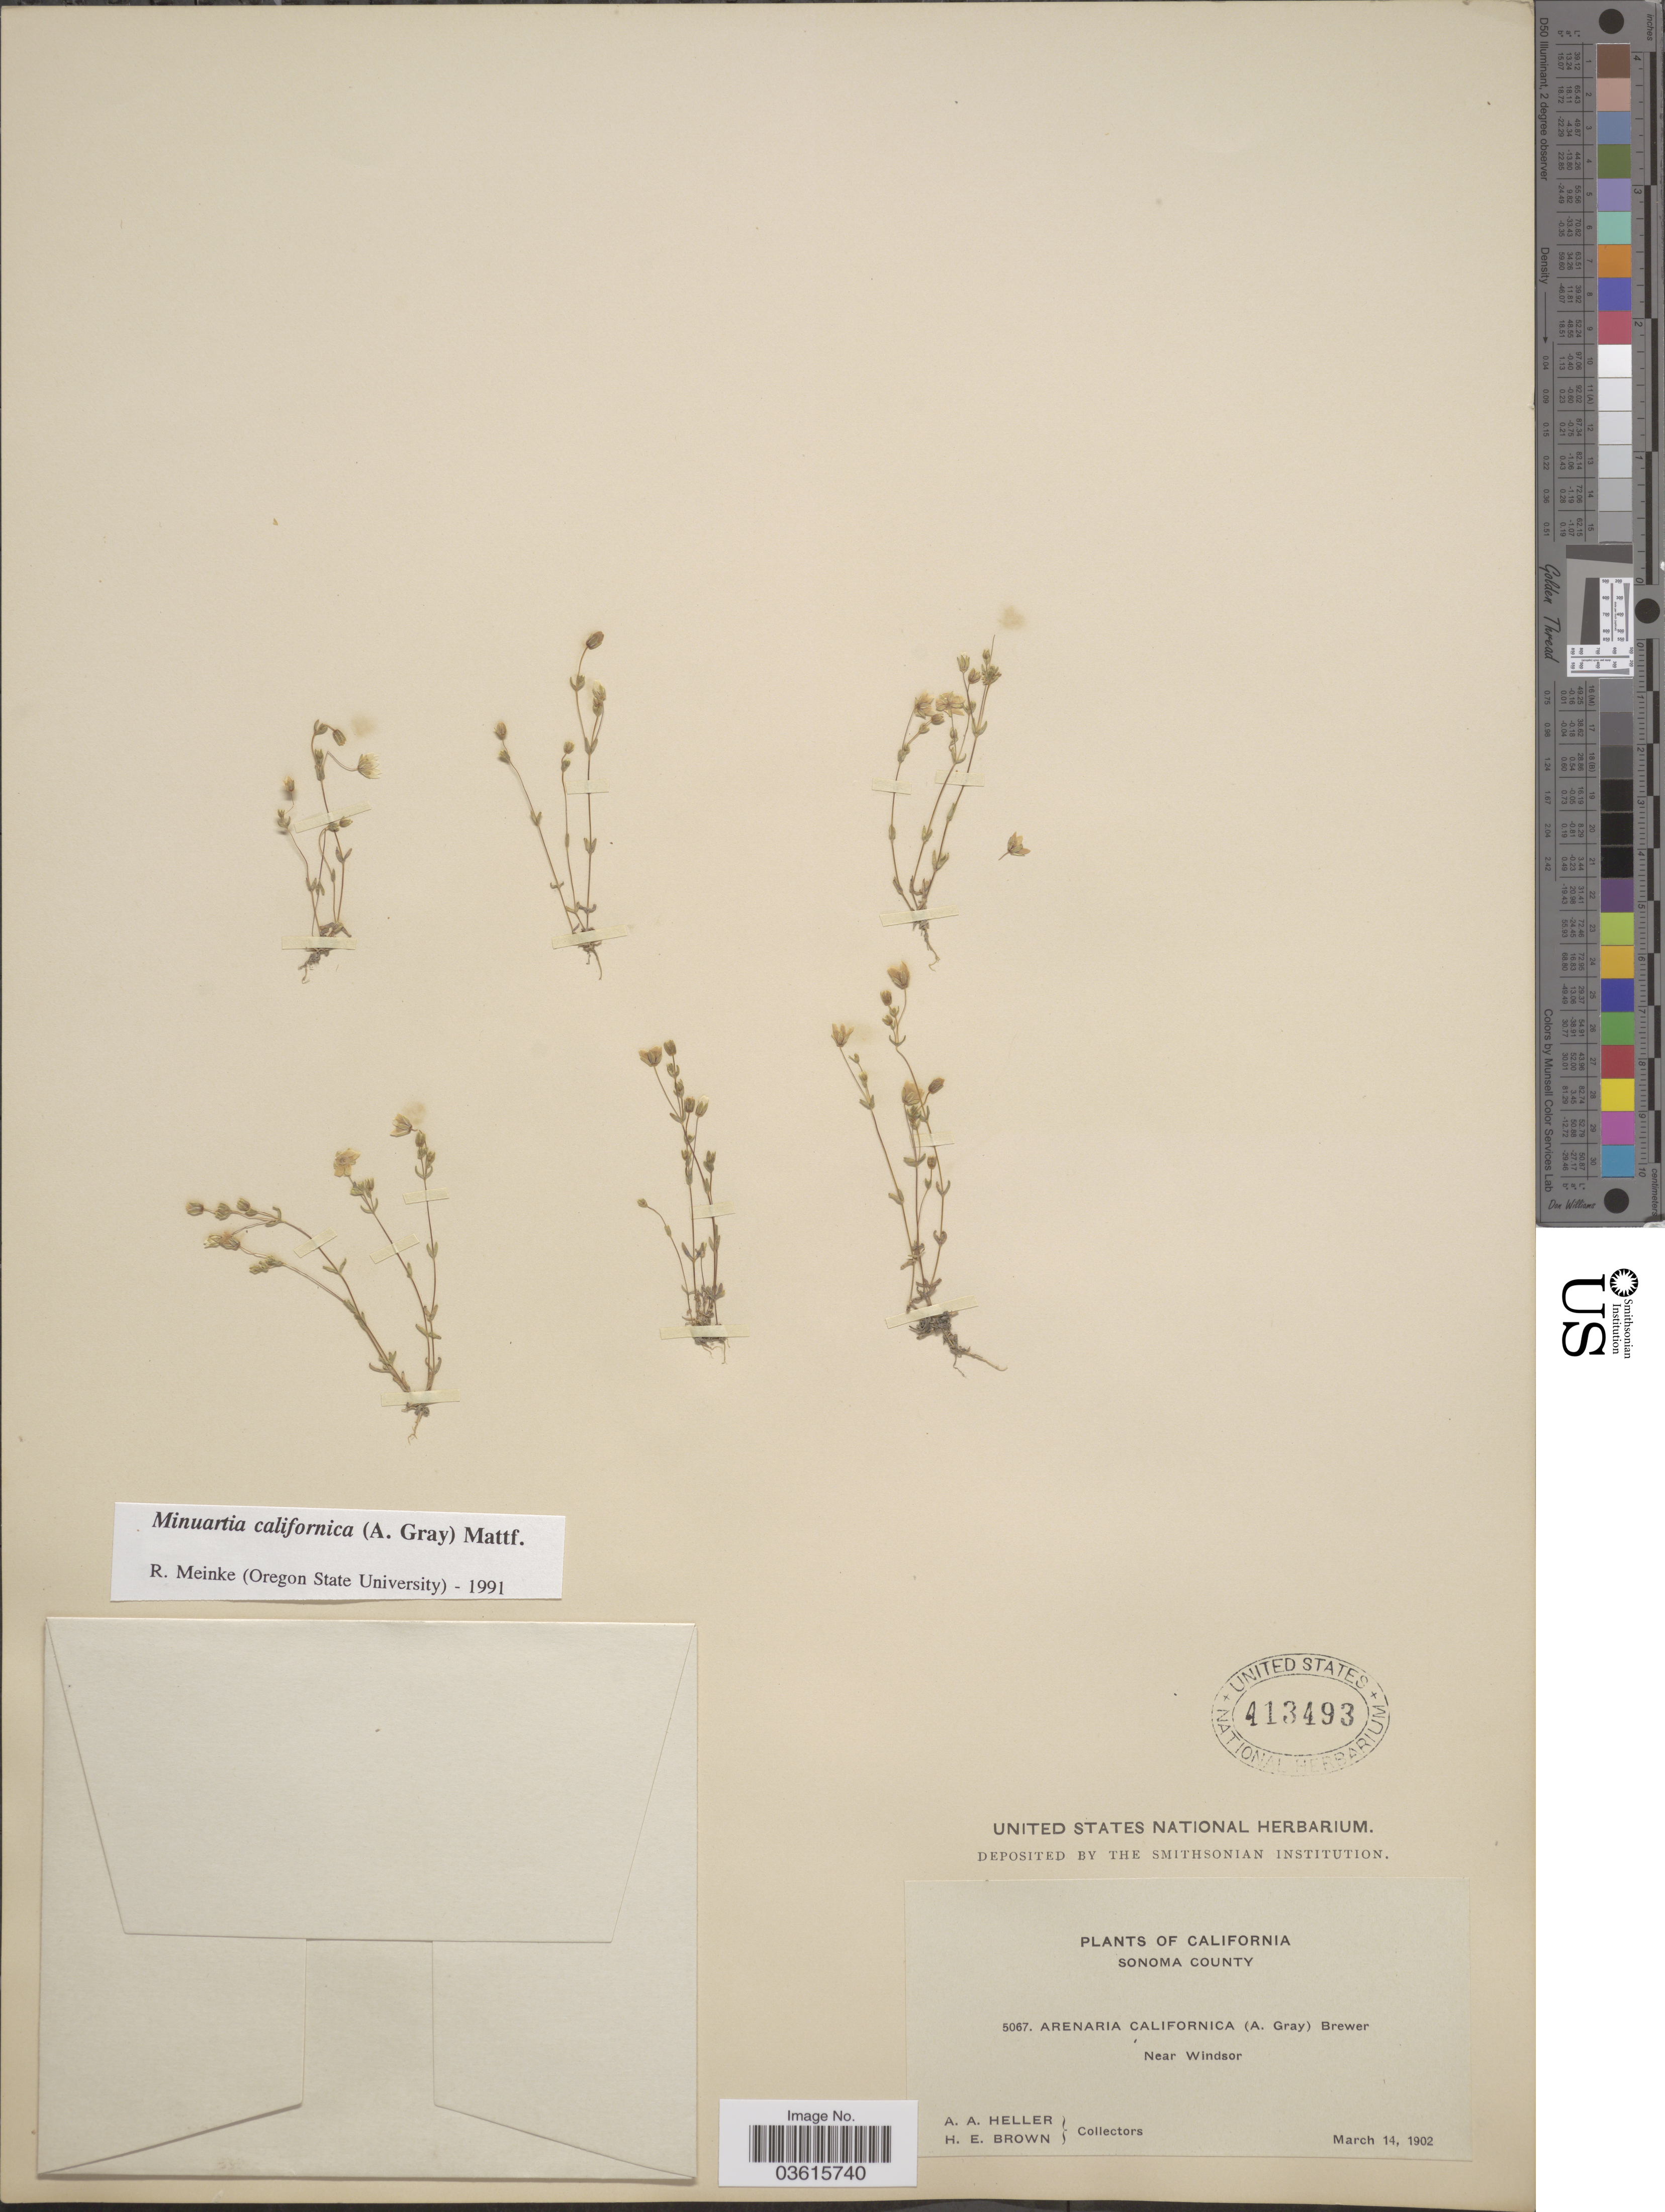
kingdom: Plantae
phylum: Tracheophyta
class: Magnoliopsida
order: Caryophyllales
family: Caryophyllaceae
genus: Minuartia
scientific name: Minuartia californica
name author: (A. Gray) Mattf.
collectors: A. A. Heller & H. E. Brown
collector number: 5067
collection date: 1902-03-14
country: United States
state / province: California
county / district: Sonoma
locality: Sonoma County. Near Windsor.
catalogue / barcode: US 413493